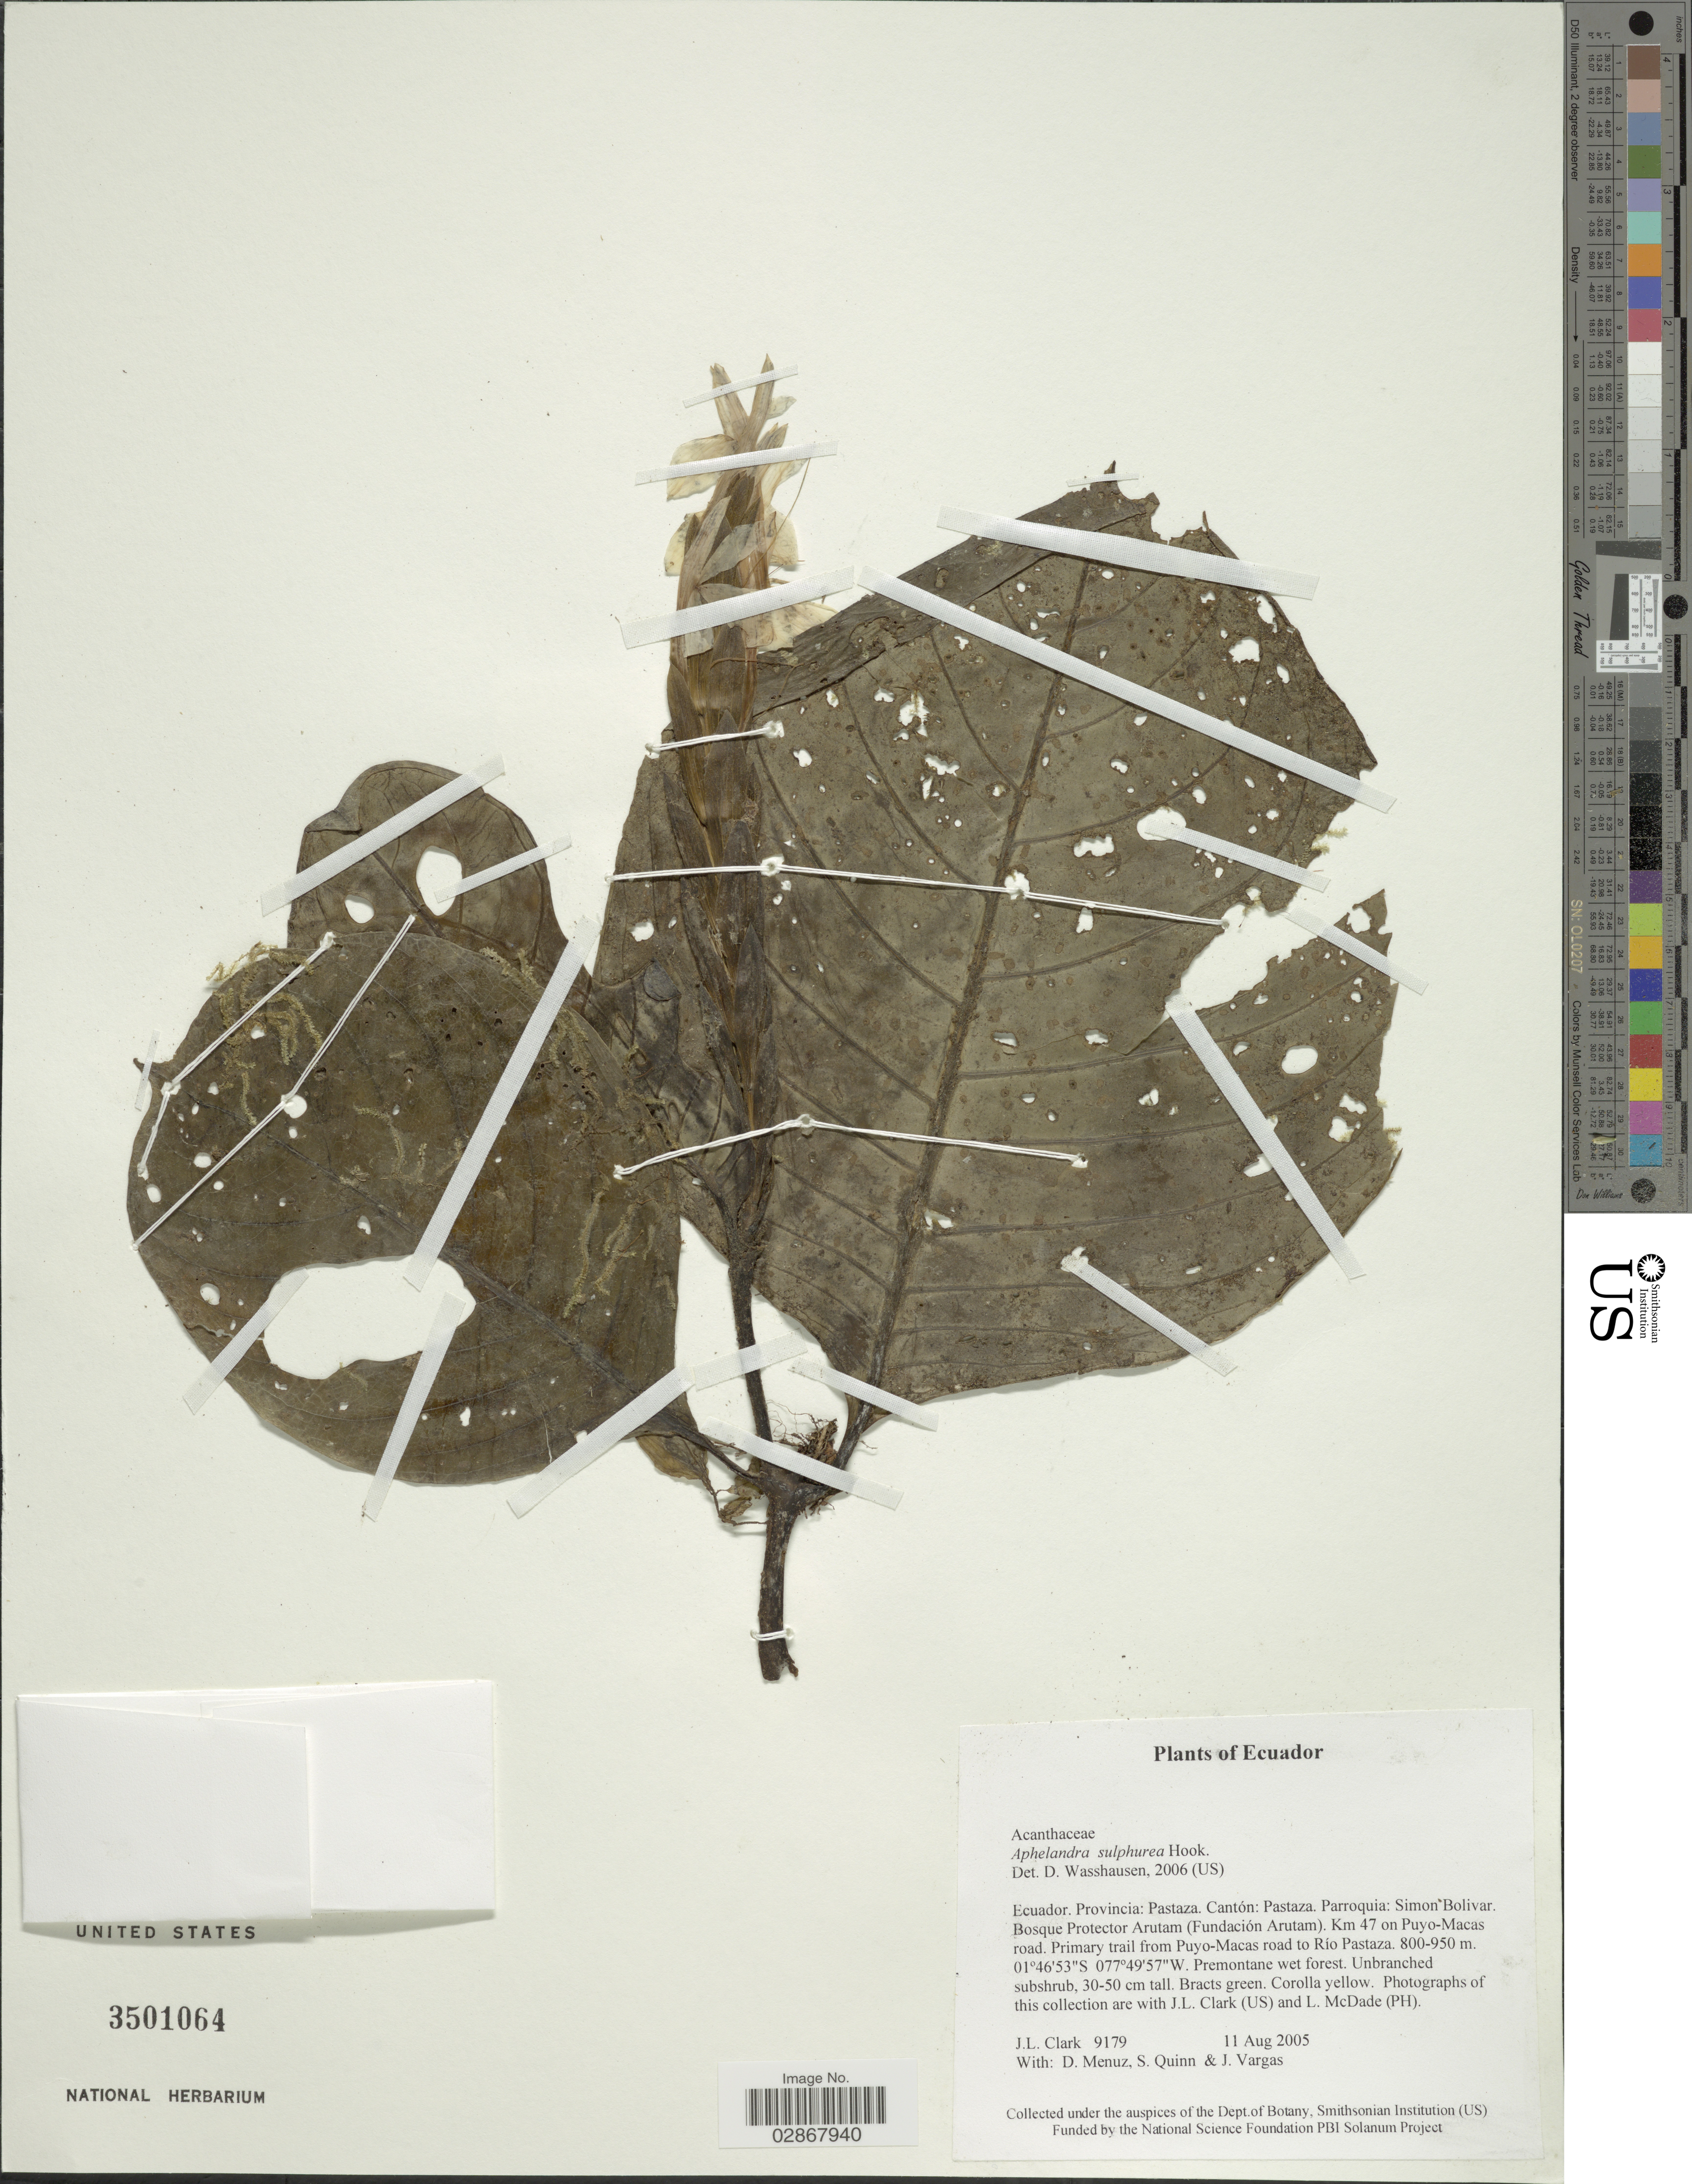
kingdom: Plantae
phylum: Tracheophyta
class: Magnoliopsida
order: Lamiales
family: Acanthaceae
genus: Aphelandra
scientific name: Aphelandra sulphurea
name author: Hook. f.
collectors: J. L. Clark, D. Menuz, S. Quinn & J. Vargas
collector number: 9179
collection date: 2005-08-11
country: Ecuador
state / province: Pastaza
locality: Cantón: Pastaza. Parroquia: Simon Bolivar. Bosque Protector Arutam (Fundación Arutam). Km 47 on Puyo-Macas road. Primary trail from Puyo-Macas road to Río Pastaza.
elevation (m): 800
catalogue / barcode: US 3501064